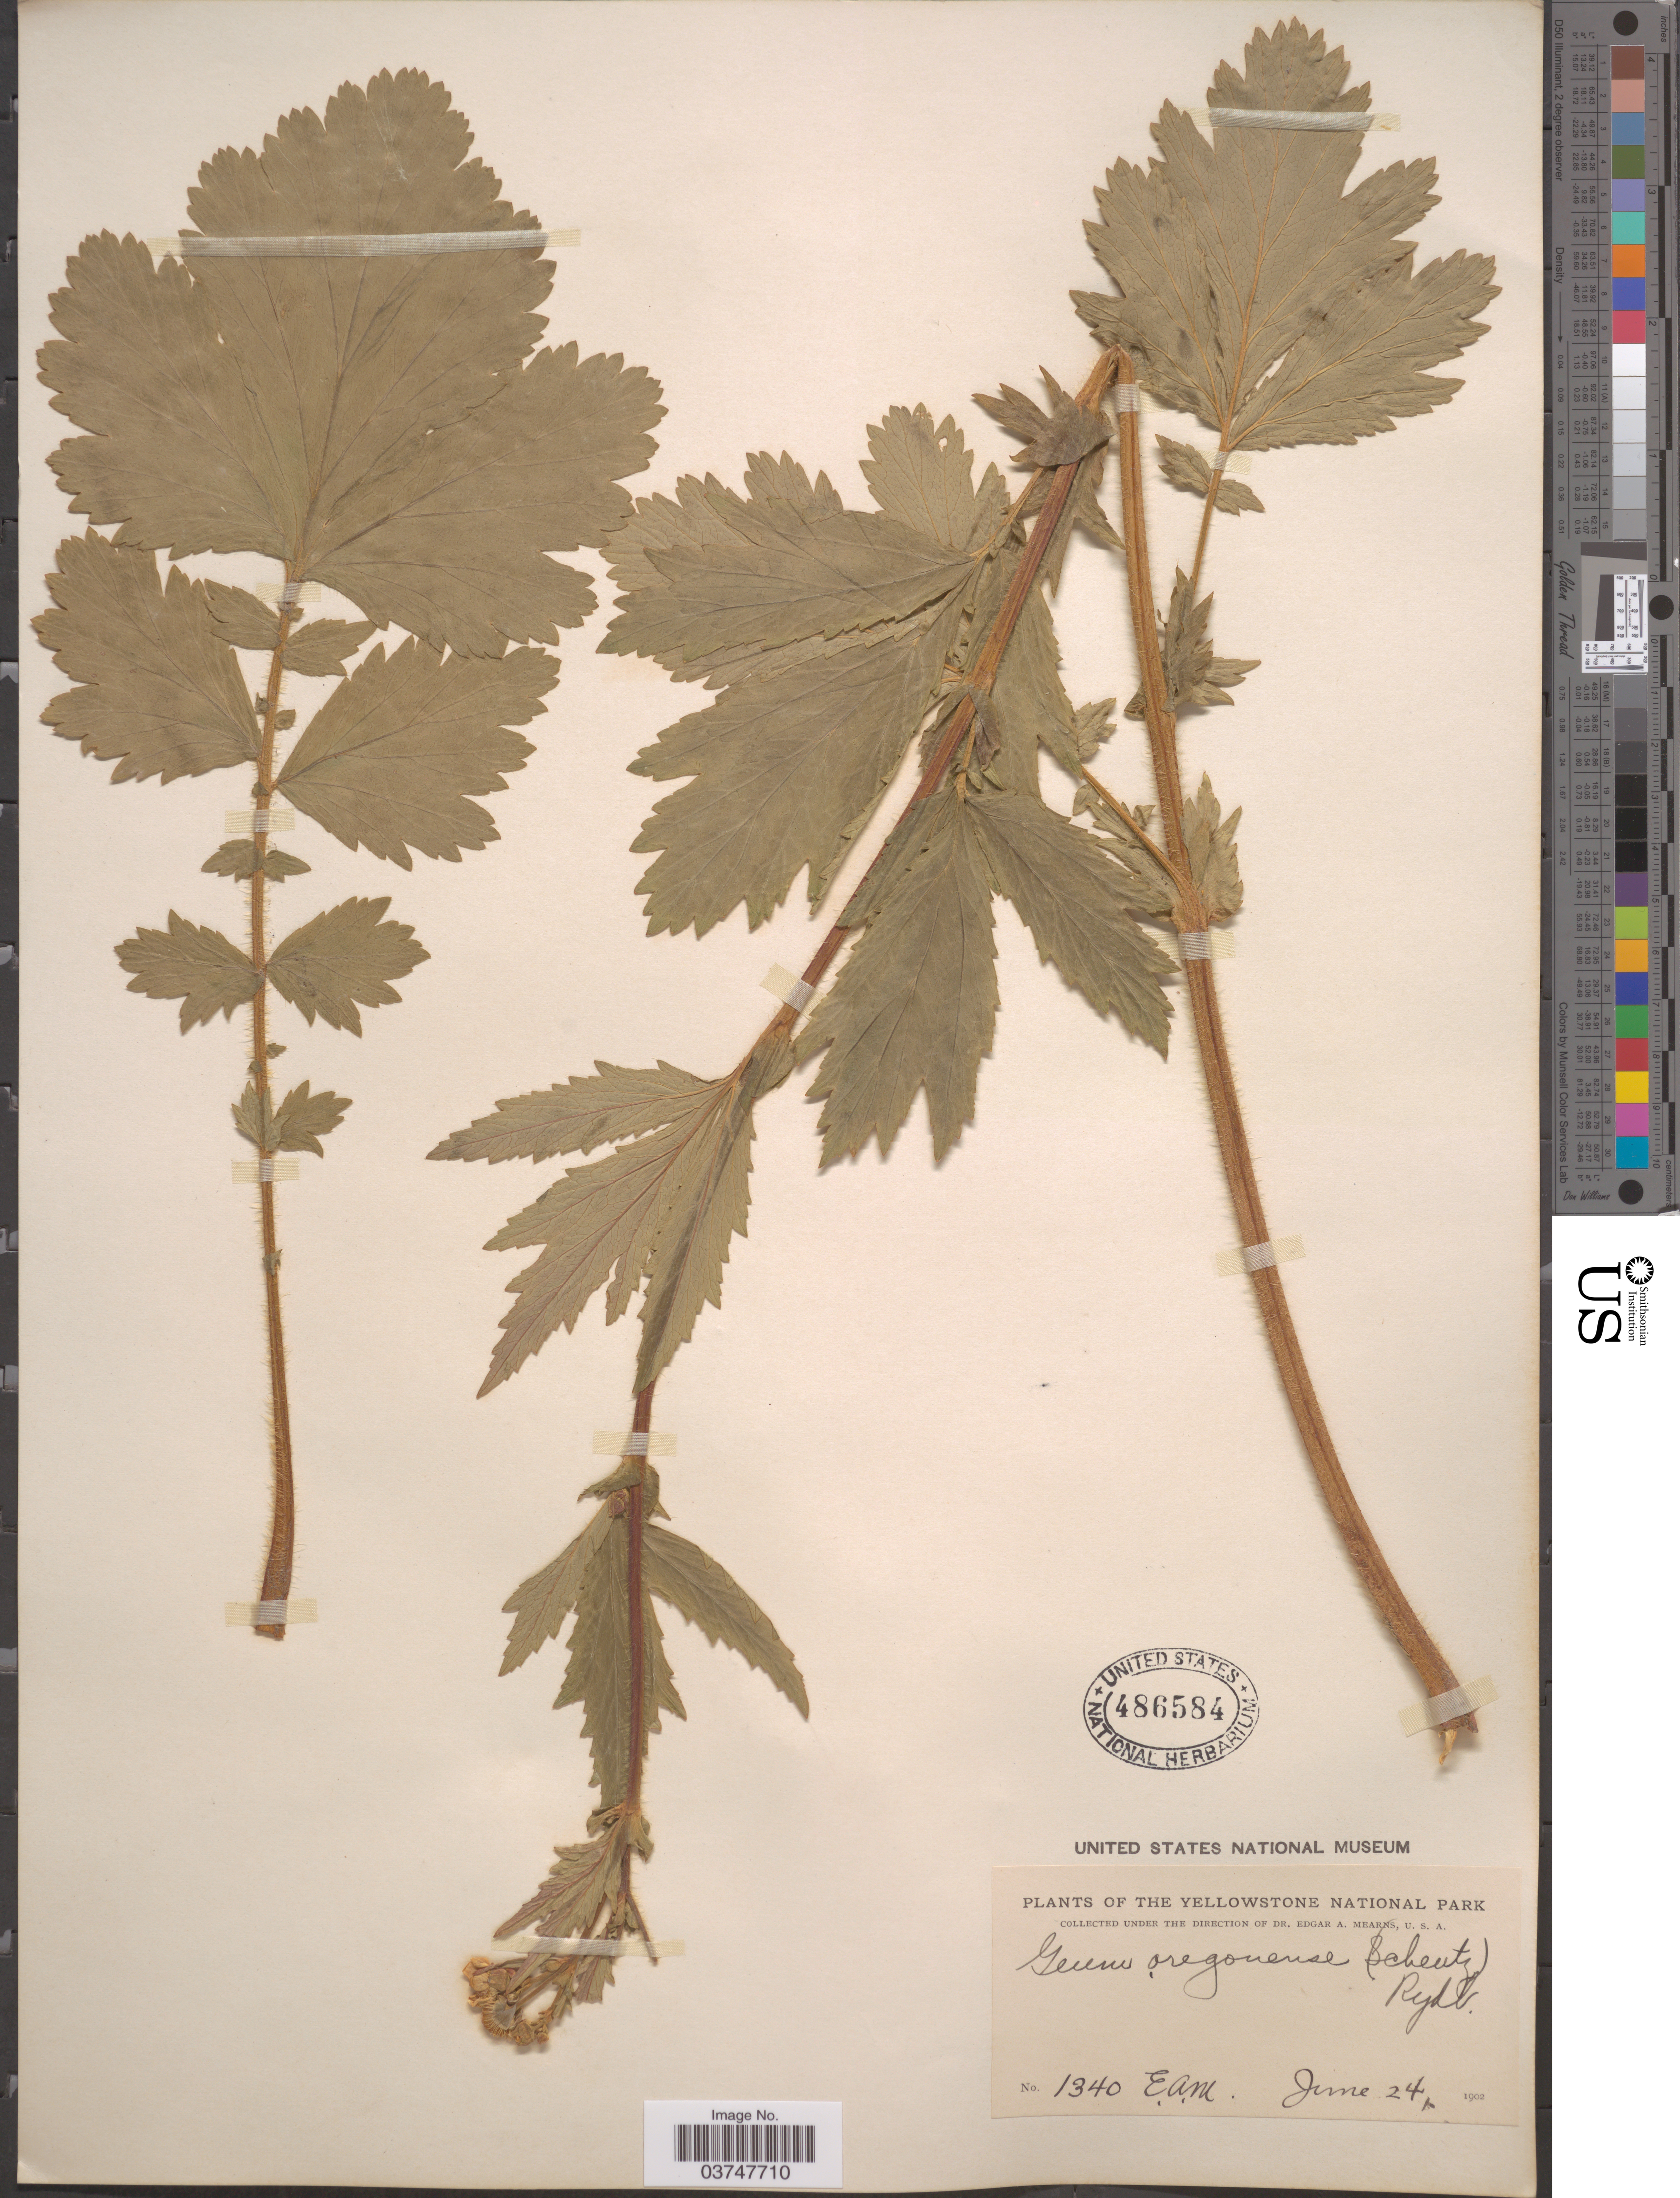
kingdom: Plantae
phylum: Tracheophyta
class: Magnoliopsida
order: Rosales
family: Rosaceae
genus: Geum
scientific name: Geum oregonense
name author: Rydb.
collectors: E. A. Mearns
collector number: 1340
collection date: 1902-06-24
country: United States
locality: The Yellowstone National Park.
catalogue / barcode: US 486584